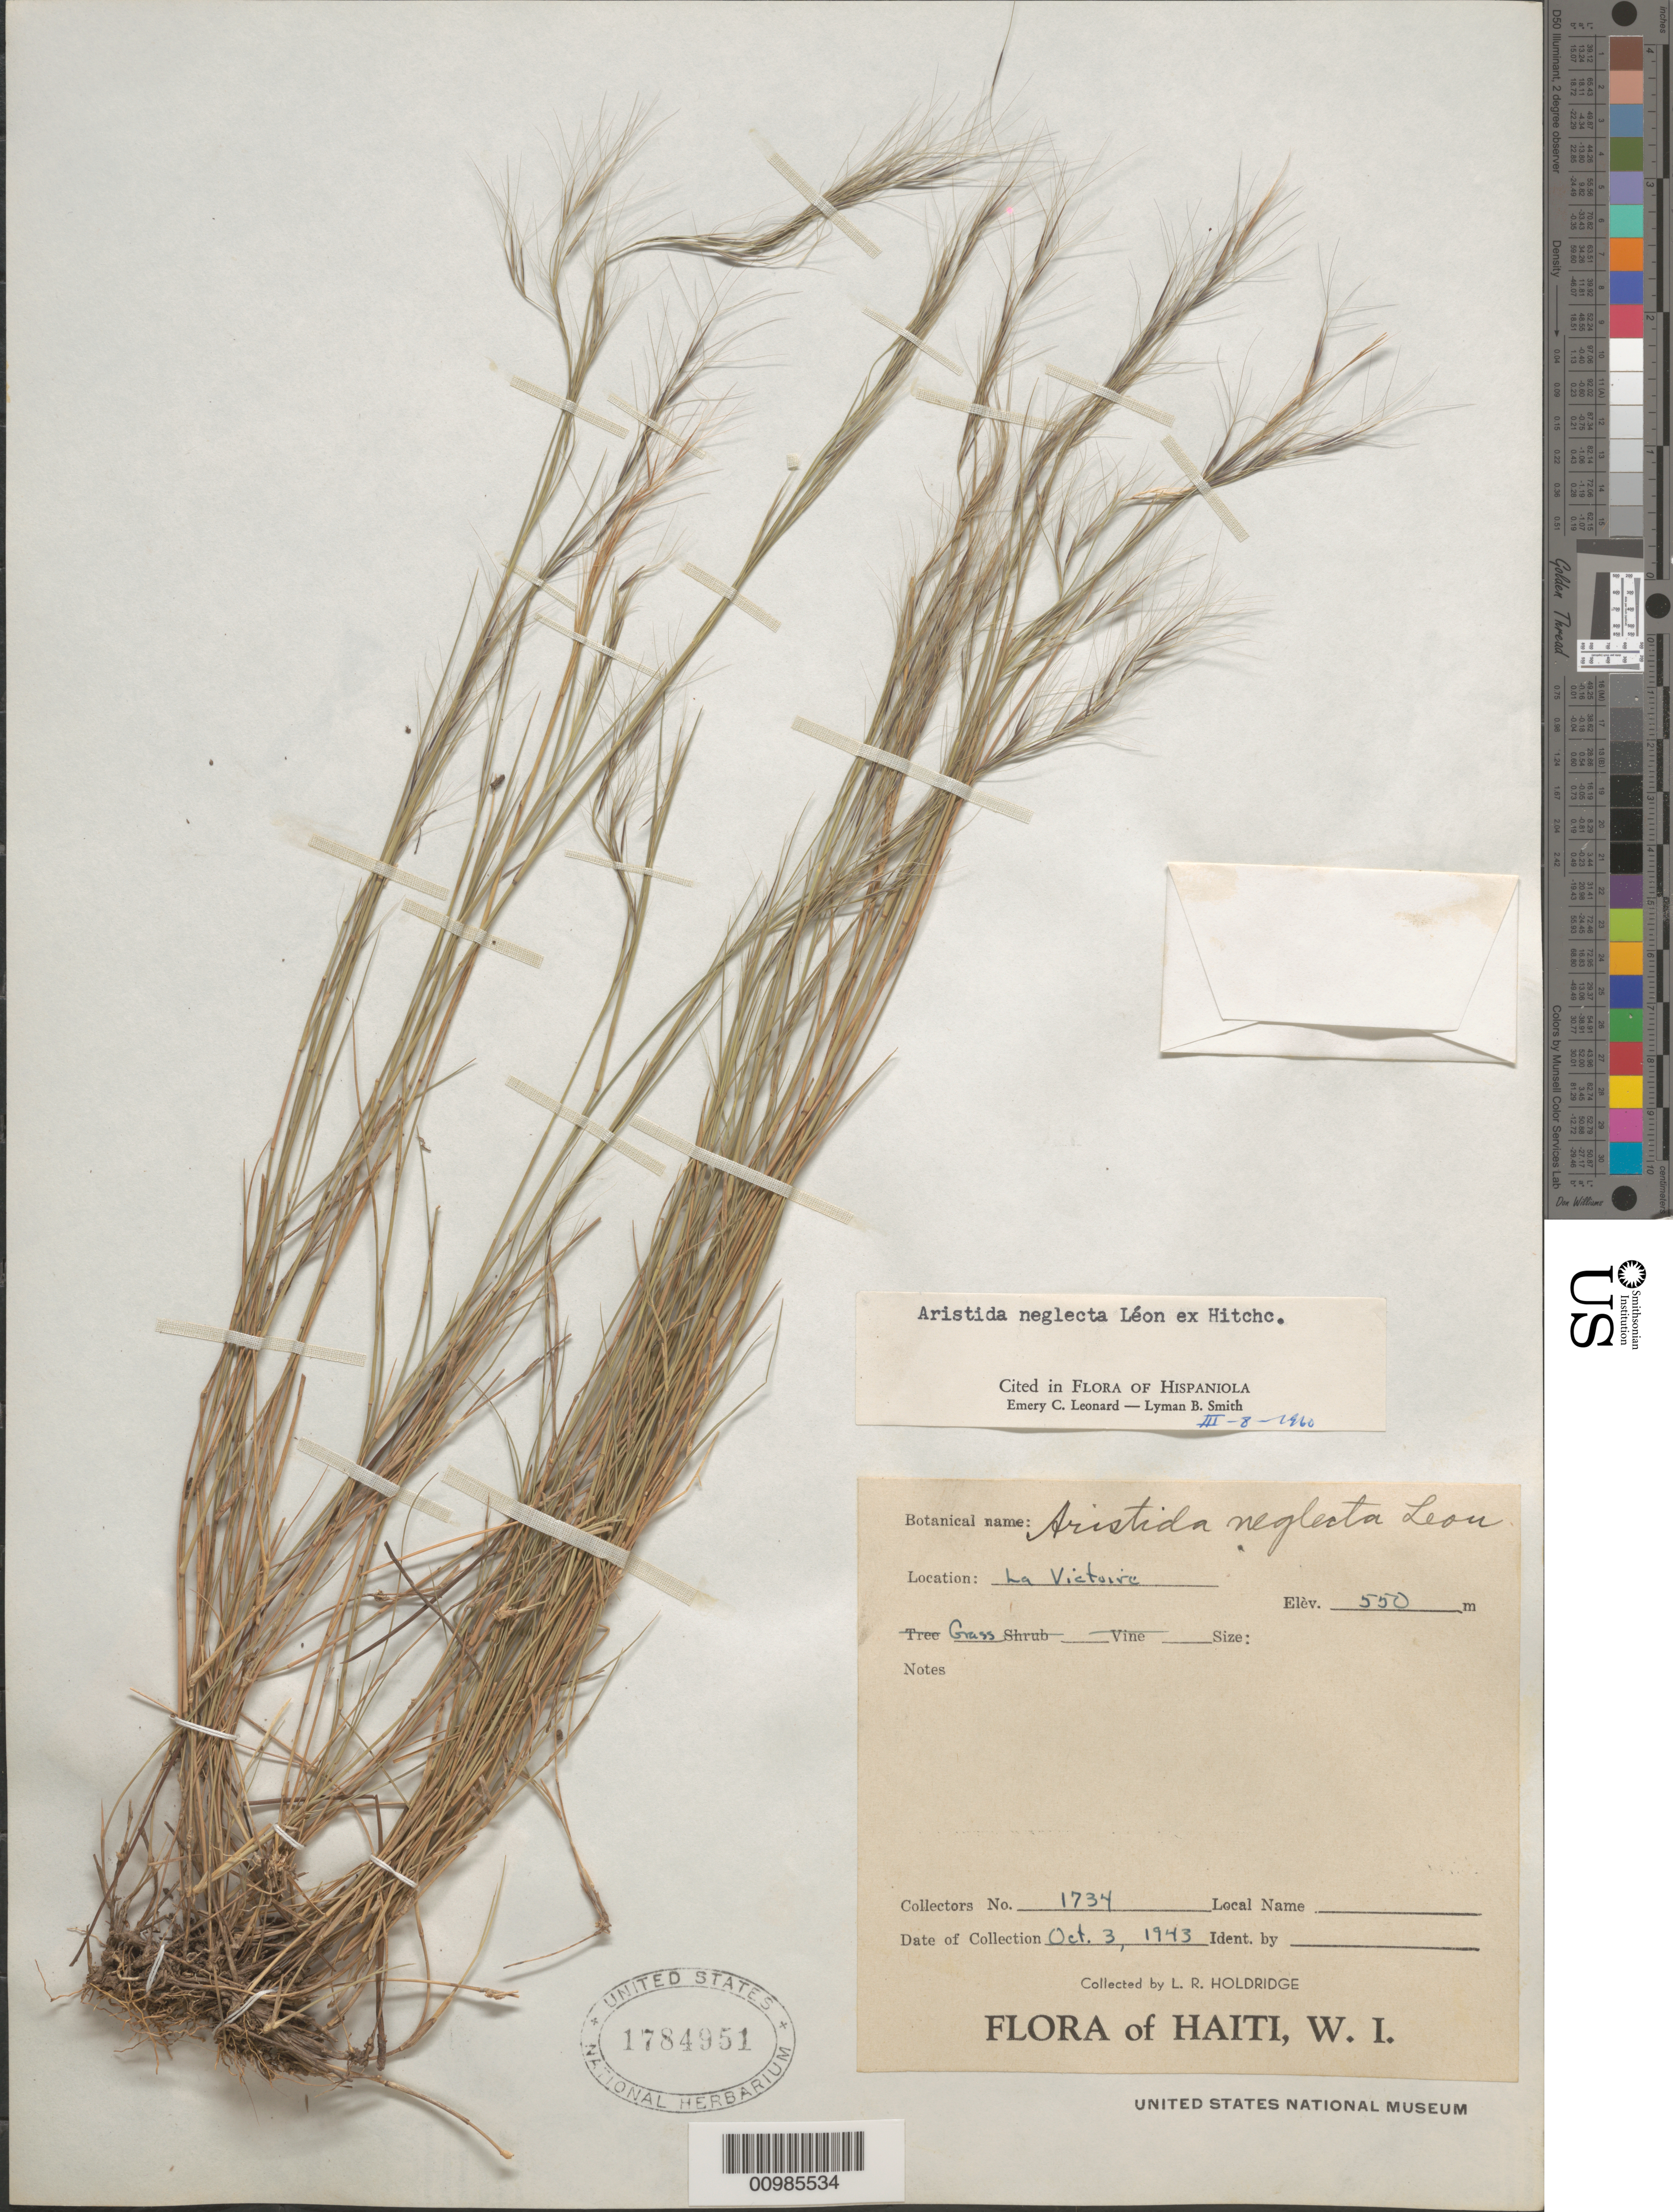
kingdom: Plantae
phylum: Tracheophyta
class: Liliopsida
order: Poales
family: Poaceae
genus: Aristida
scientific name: Aristida neglecta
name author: León ex Hitchc.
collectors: L. Holdridge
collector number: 1734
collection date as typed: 03 Oct 1943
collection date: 1943-10-03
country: Haiti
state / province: Nord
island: Hispaniola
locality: La Victoire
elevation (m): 550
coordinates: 0 N, 0 E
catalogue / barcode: US 1784951